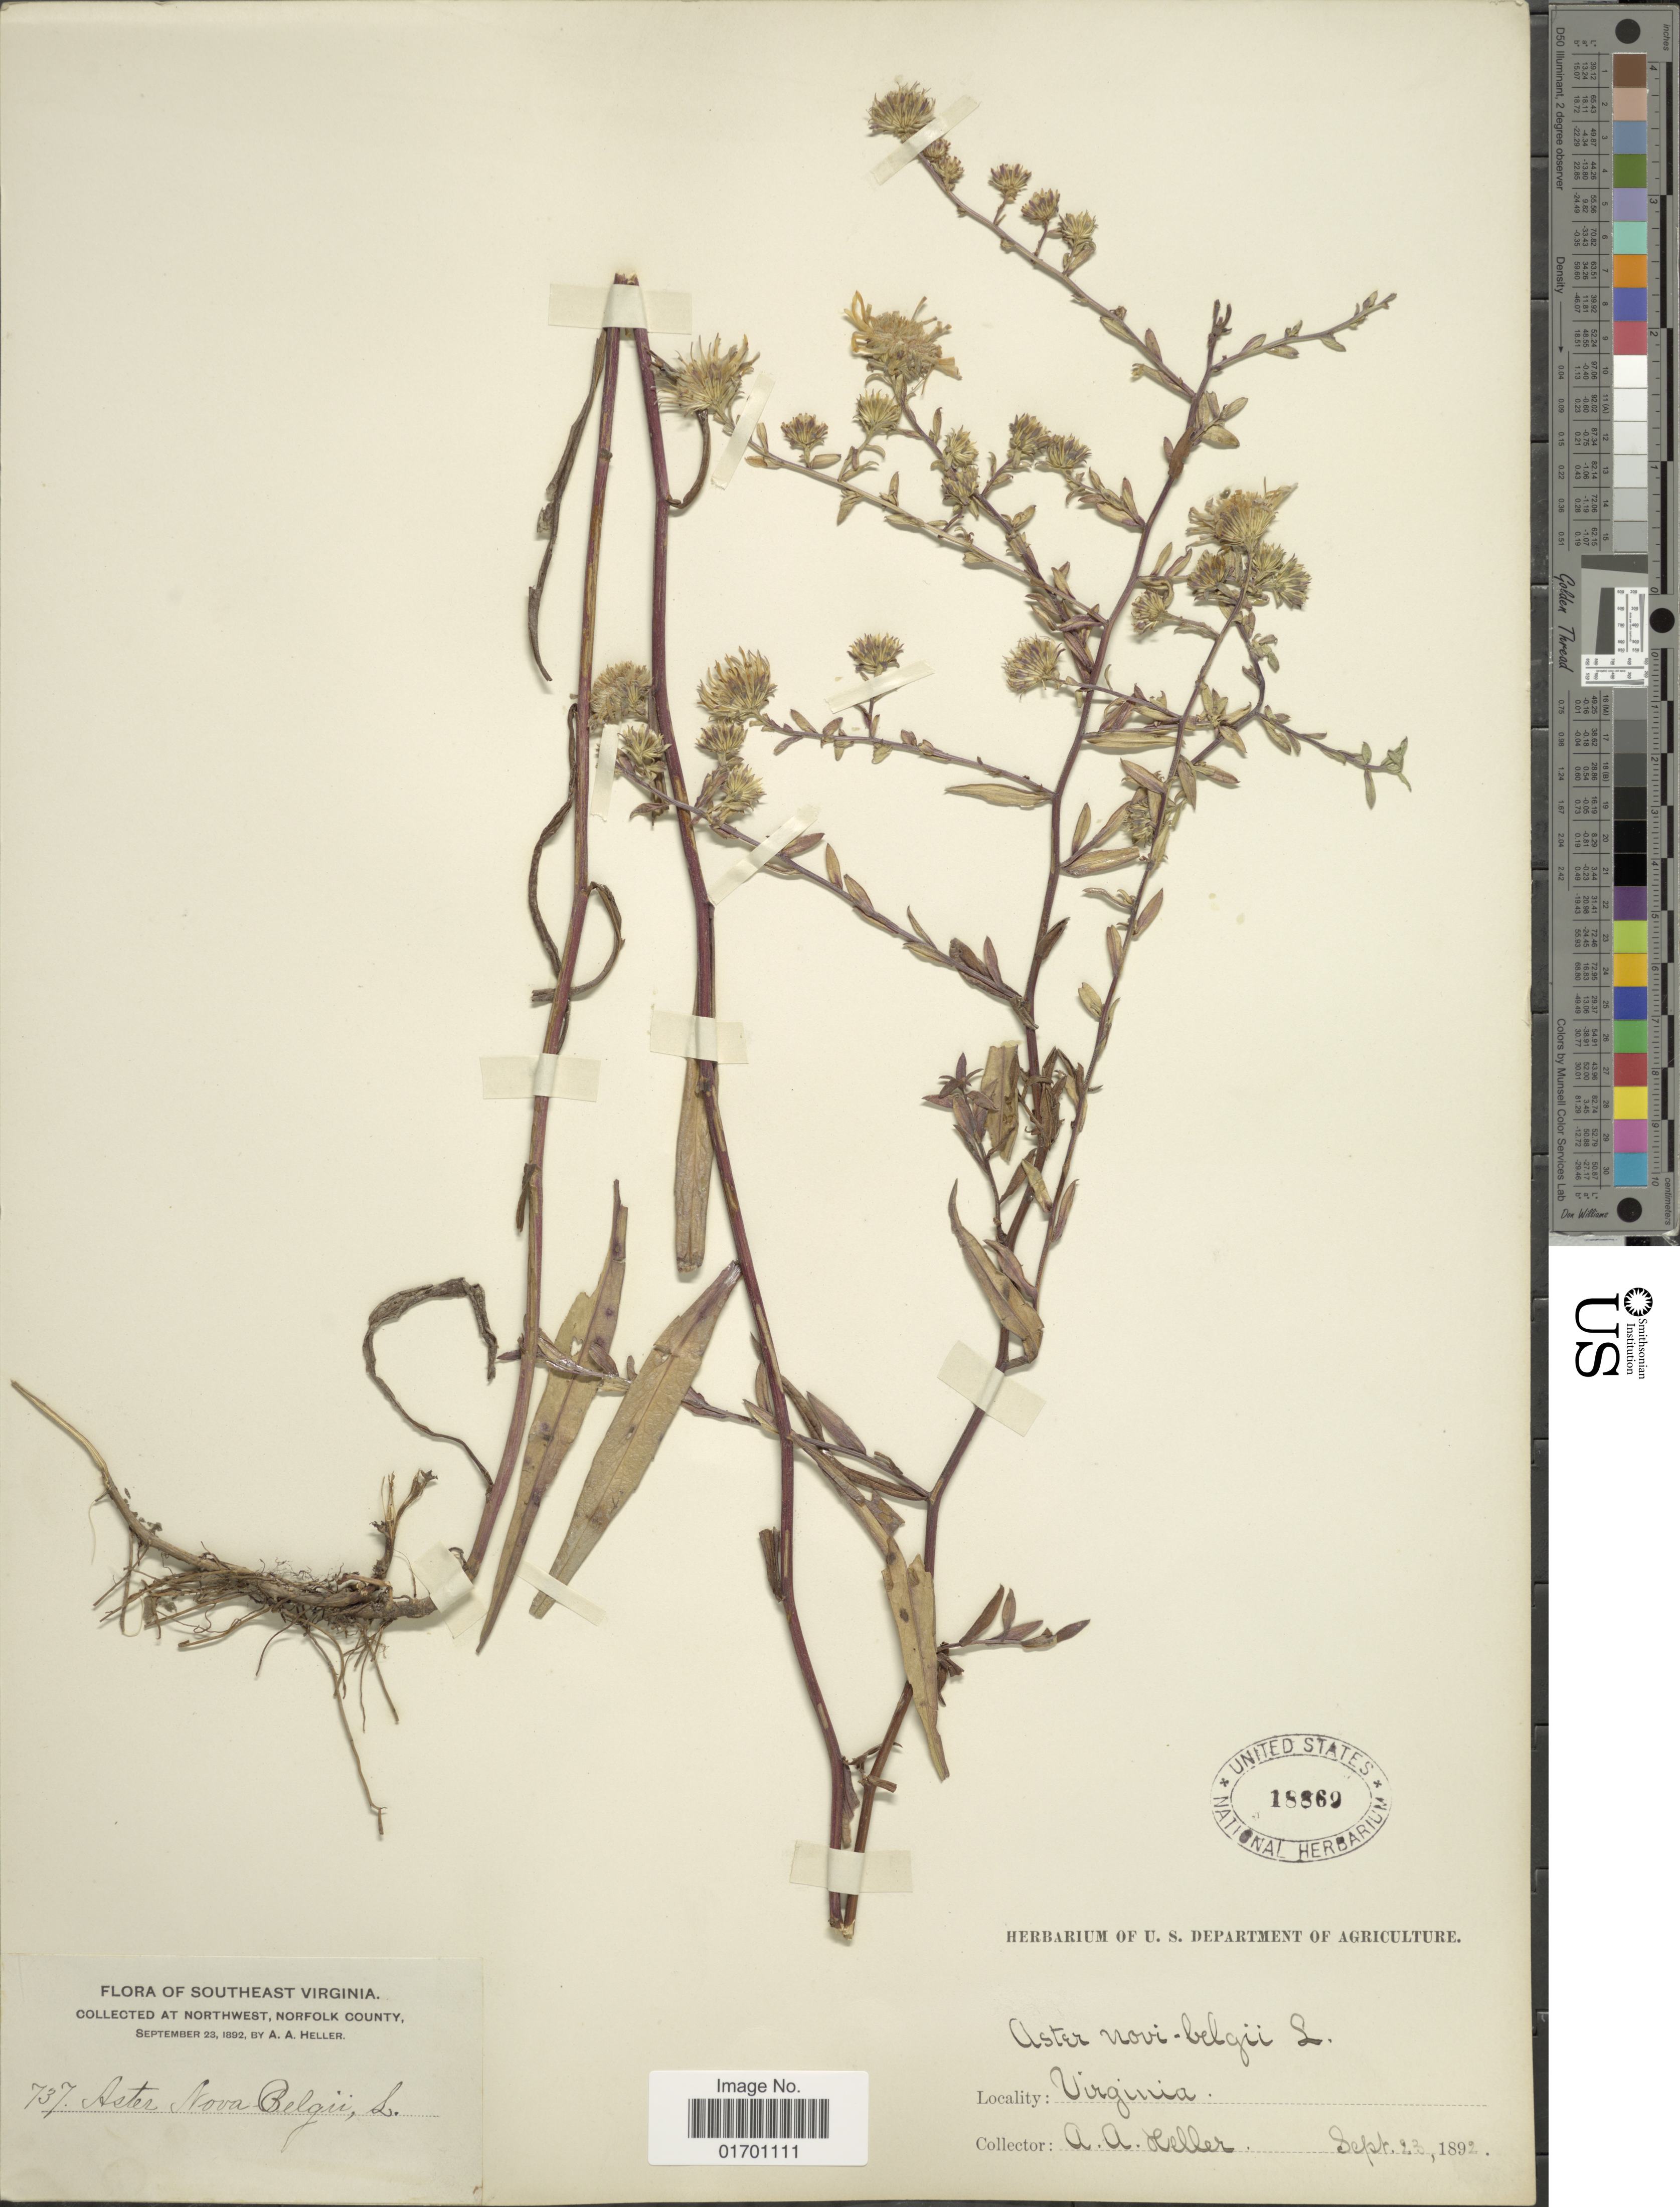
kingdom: Plantae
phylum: Tracheophyta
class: Magnoliopsida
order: Asterales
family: Asteraceae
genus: Symphyotrichum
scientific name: Symphyotrichum novi-belgii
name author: (L.) G.L. Nesom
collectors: A. A. Heller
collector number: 737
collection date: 1892-09-23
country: United States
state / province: Virginia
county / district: City of Norfolk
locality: Southeast Virginia. Northwest, Norfolk County.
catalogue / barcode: US 18869